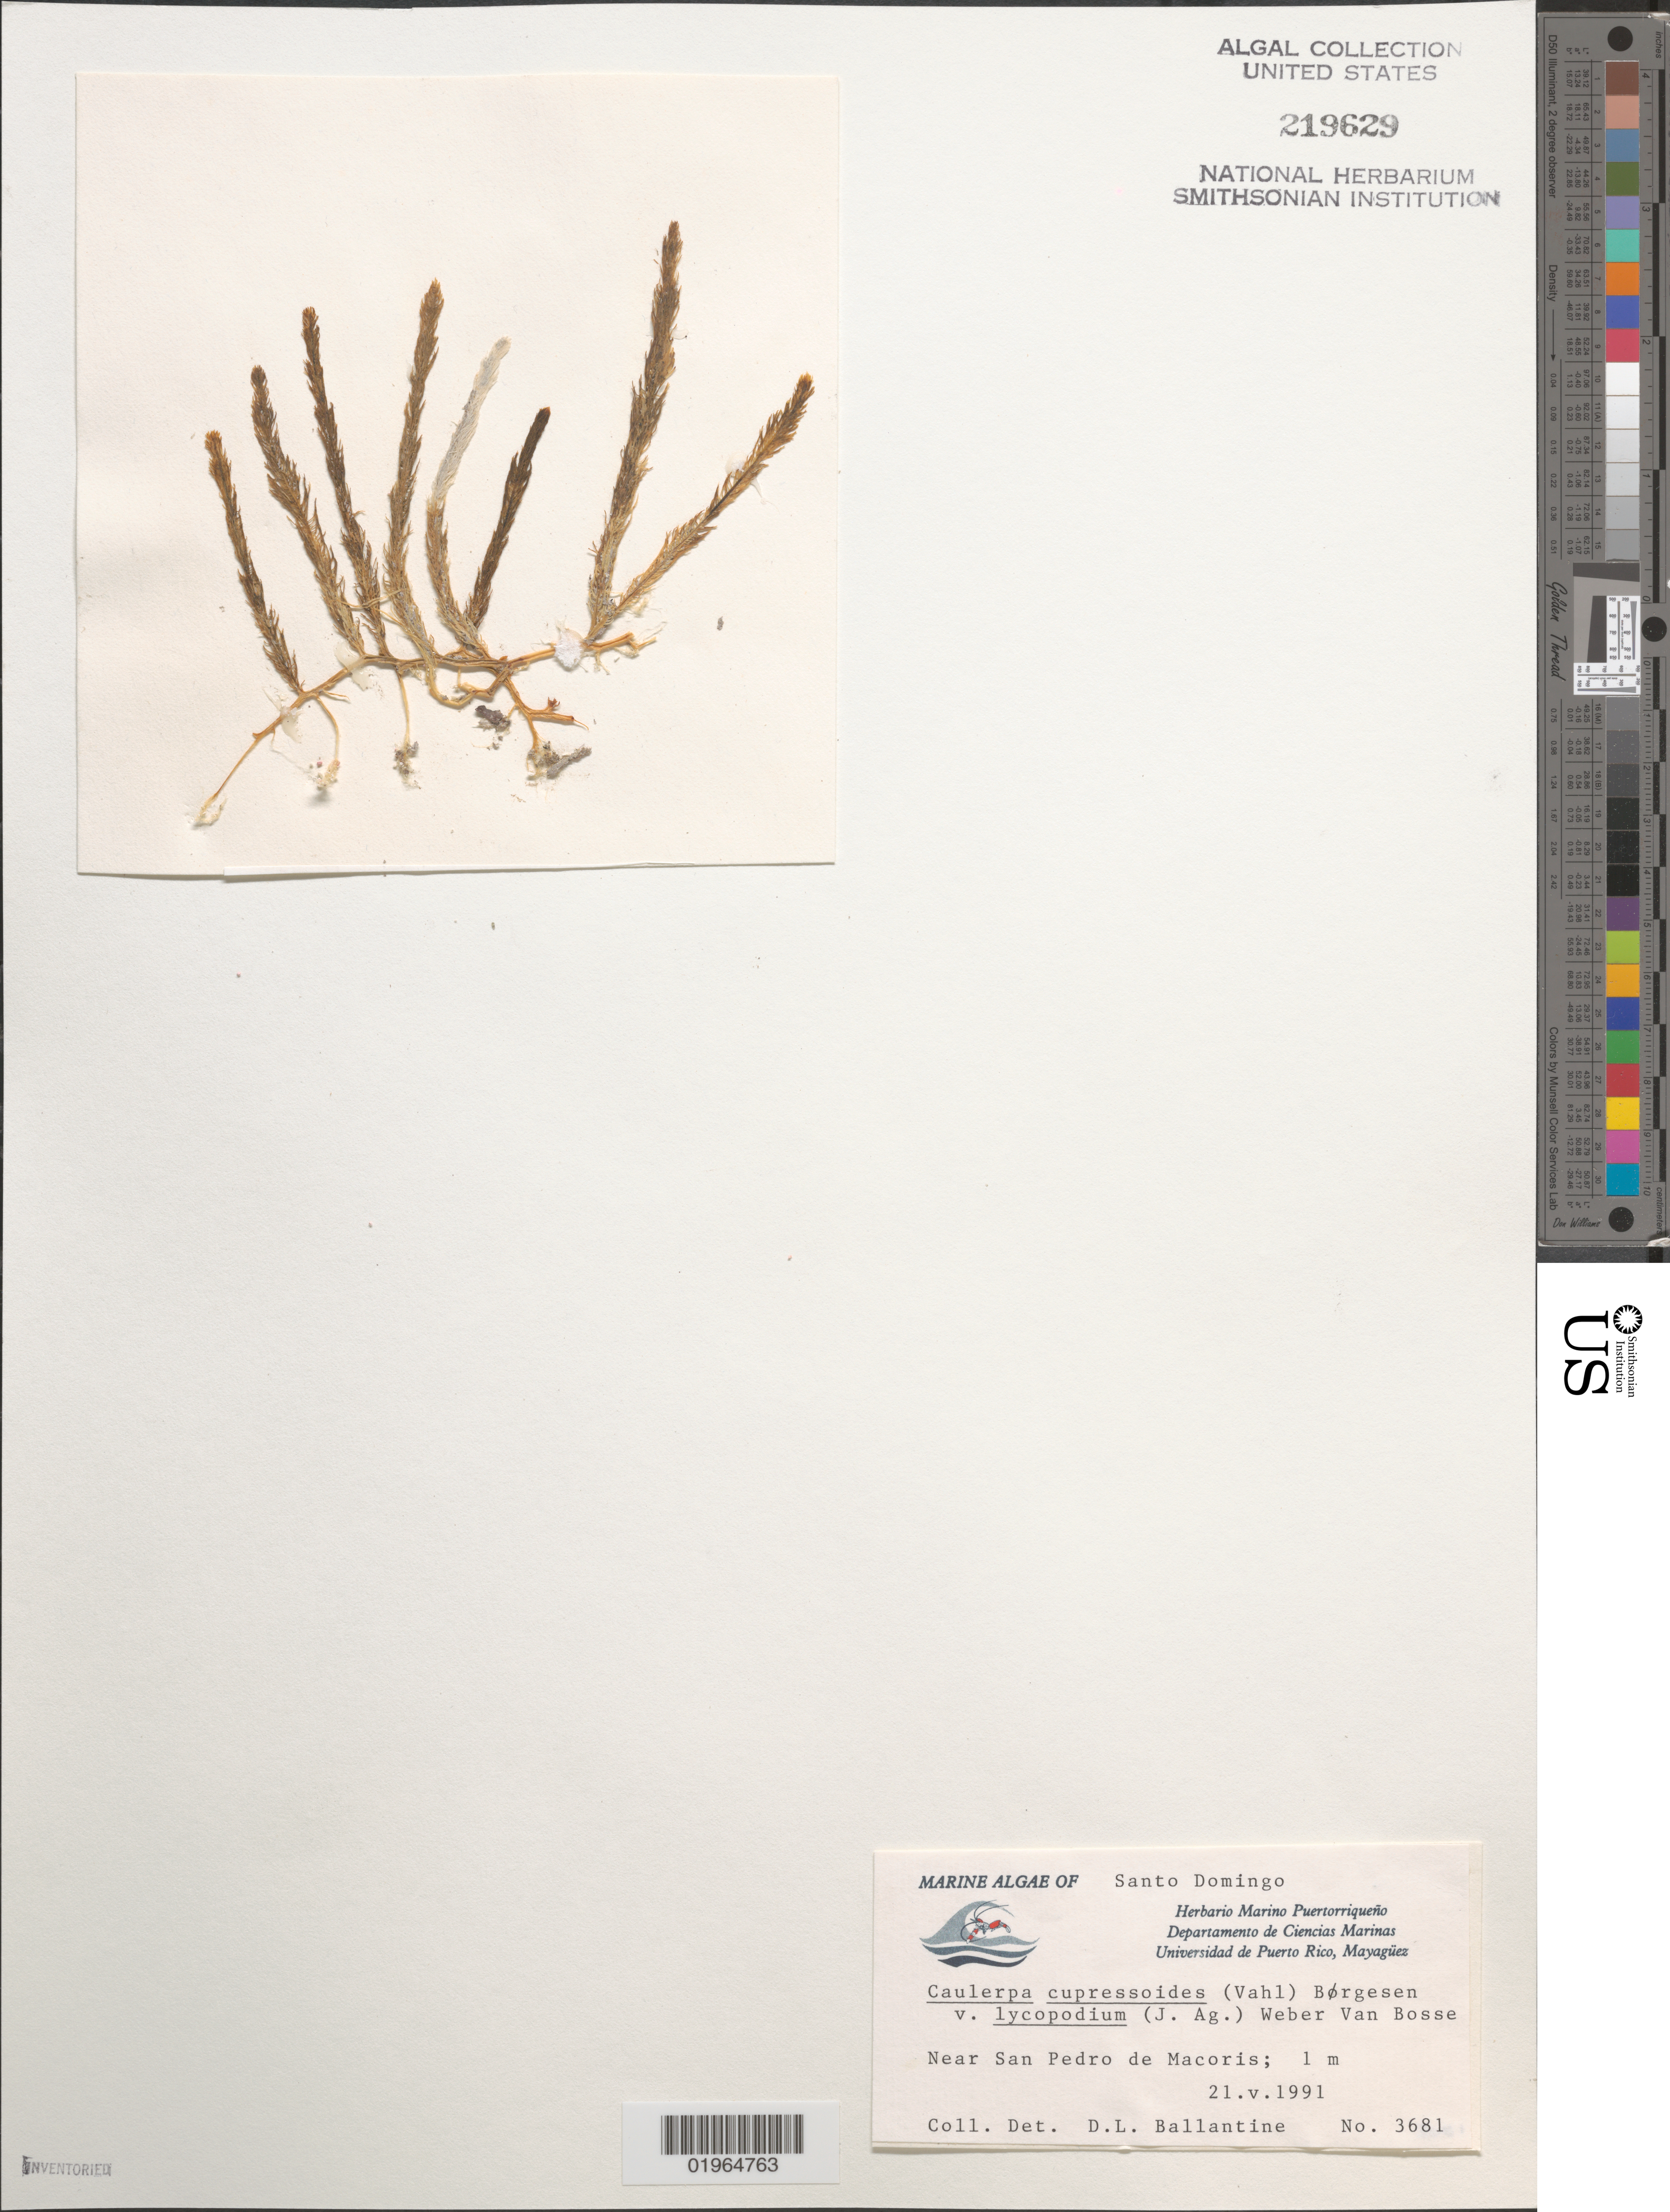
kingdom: Plantae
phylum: Chlorophyta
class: Ulvophyceae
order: Bryopsidales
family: Caulerpaceae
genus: Caulerpa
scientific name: Caulerpa cupressoides var. lycopodium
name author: Weber Bosse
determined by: Ballantine, D. L.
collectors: D.L. Ballantine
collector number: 3681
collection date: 1991-05-21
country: Dominican Republic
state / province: San Pedro de Macorís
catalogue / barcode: US 219629